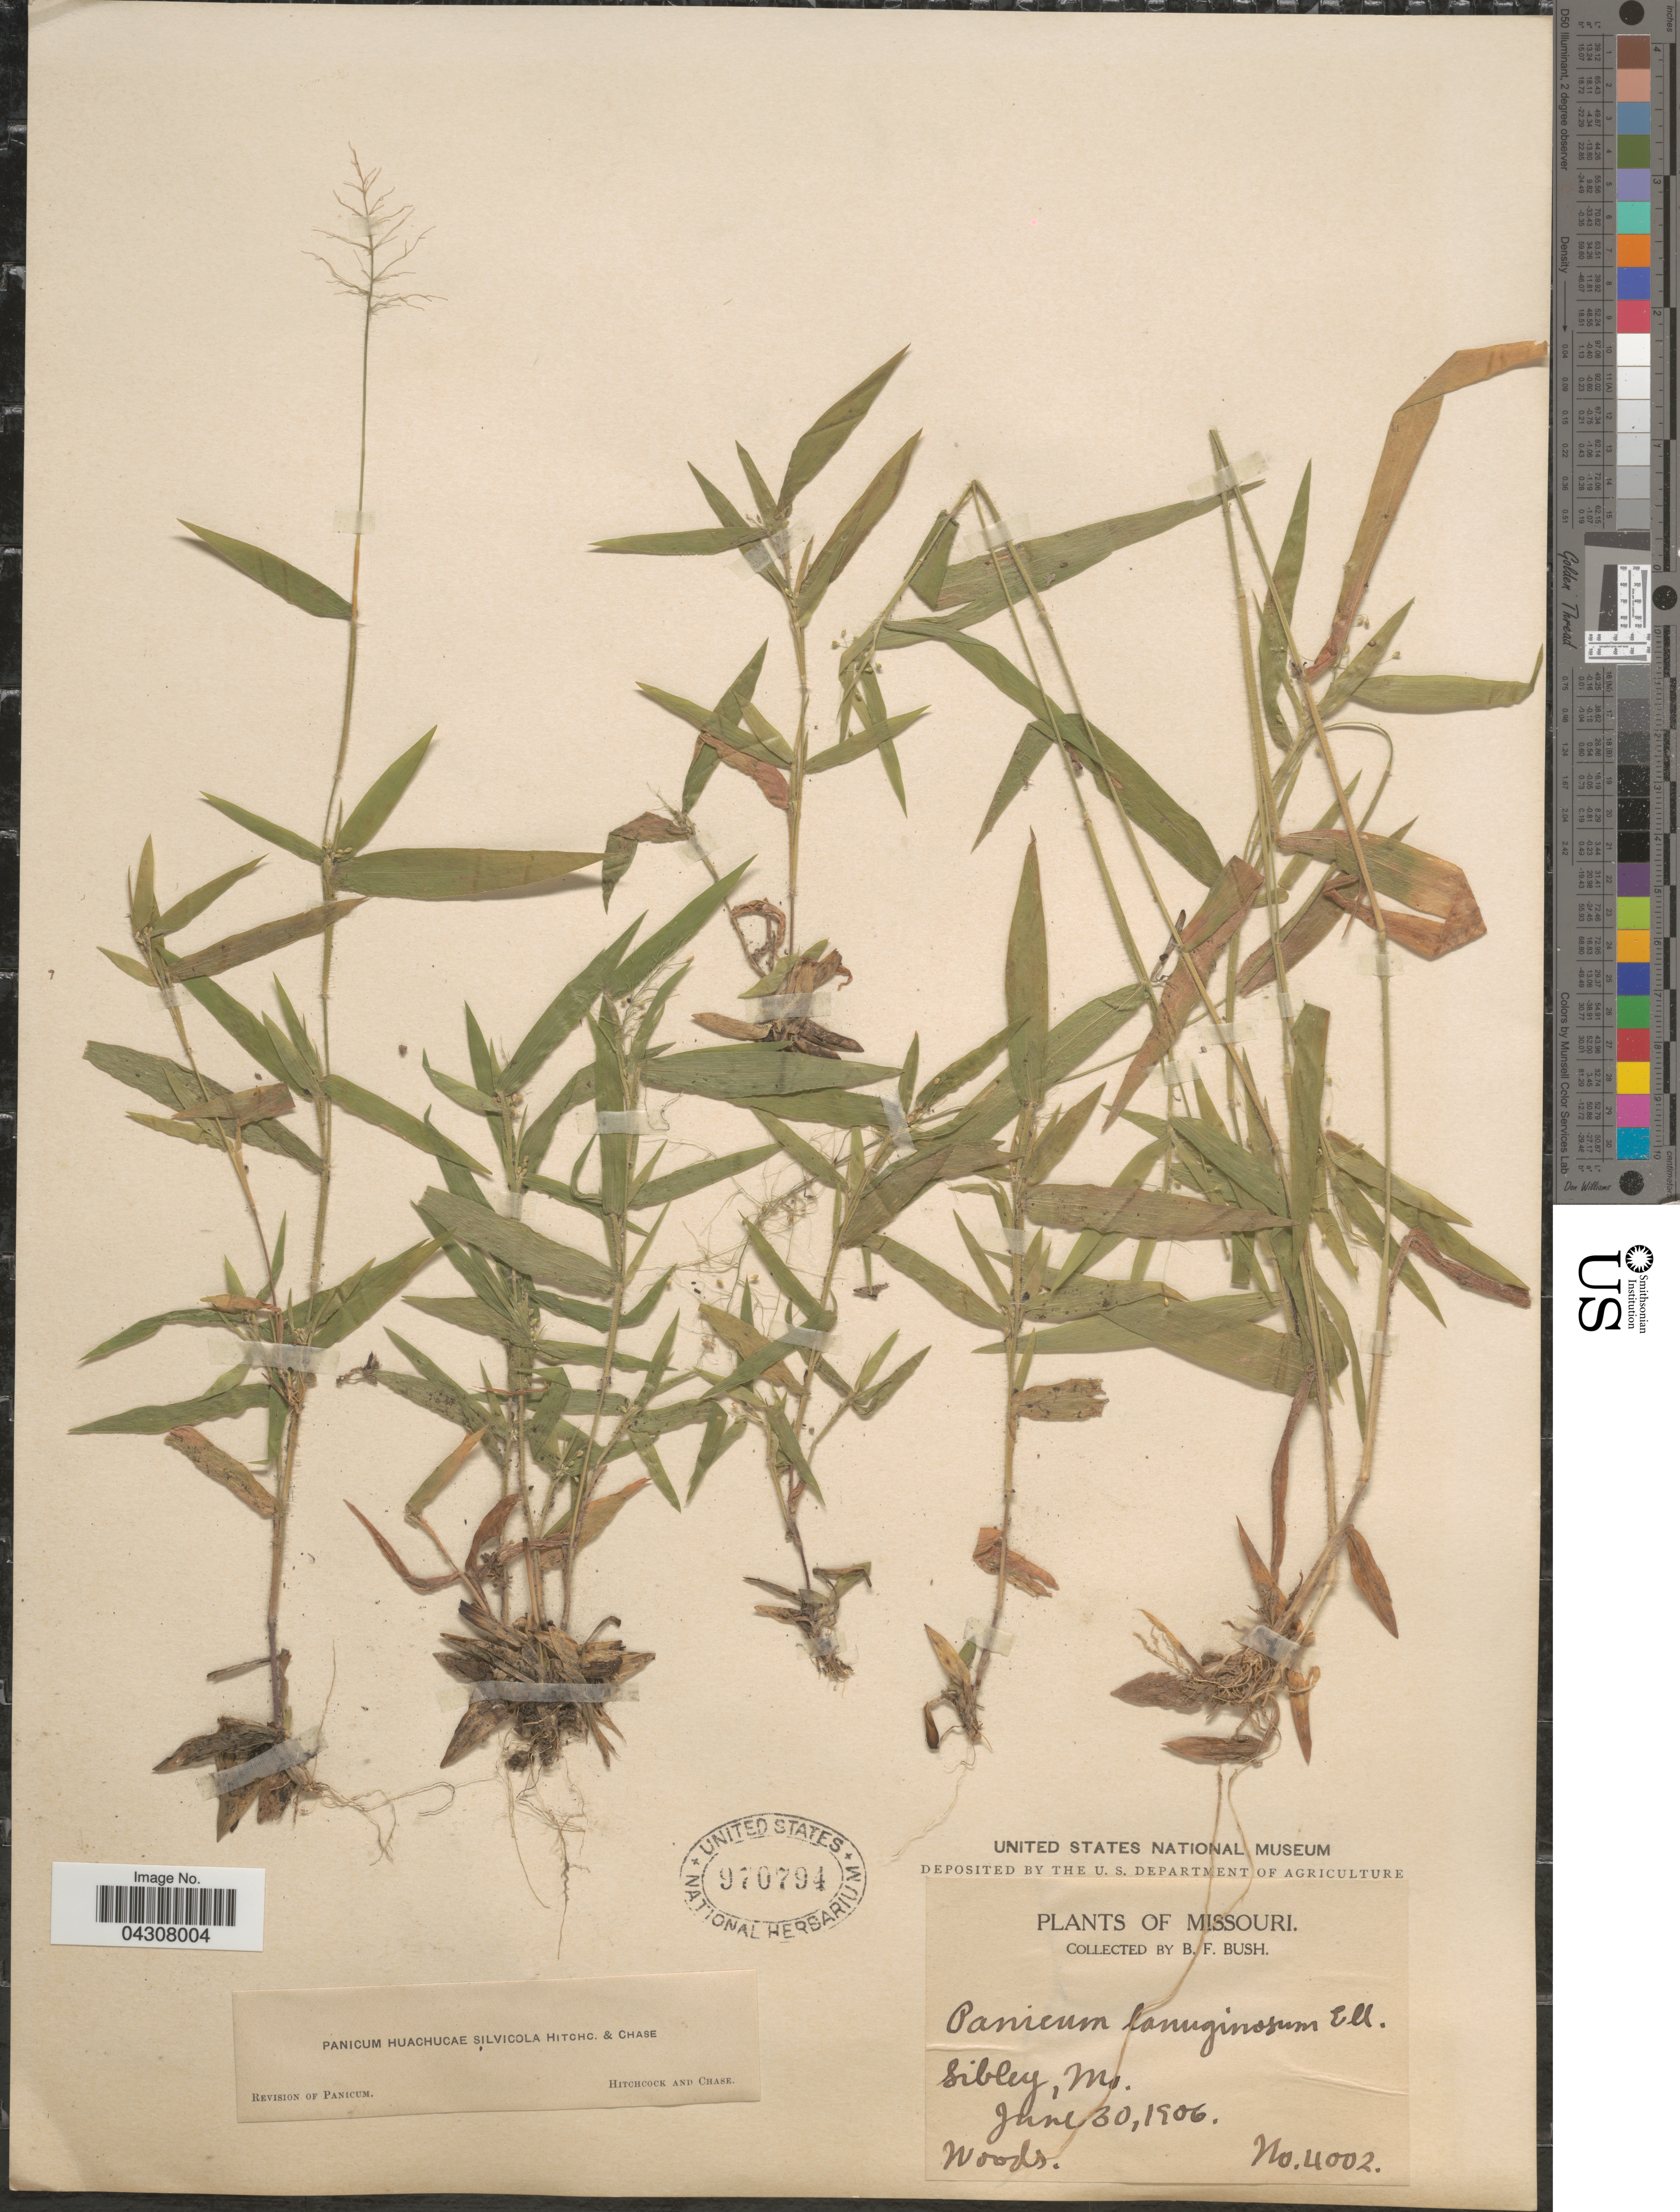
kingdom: Plantae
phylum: Tracheophyta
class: Liliopsida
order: Poales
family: Poaceae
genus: Dichanthelium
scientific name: Dichanthelium acuminatum var. acuminatum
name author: (Sw.) Gould & C.A. Clark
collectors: B. F. Bush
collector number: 4002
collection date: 1906-06-30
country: United States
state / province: Missouri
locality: Sibley.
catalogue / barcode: US 970794